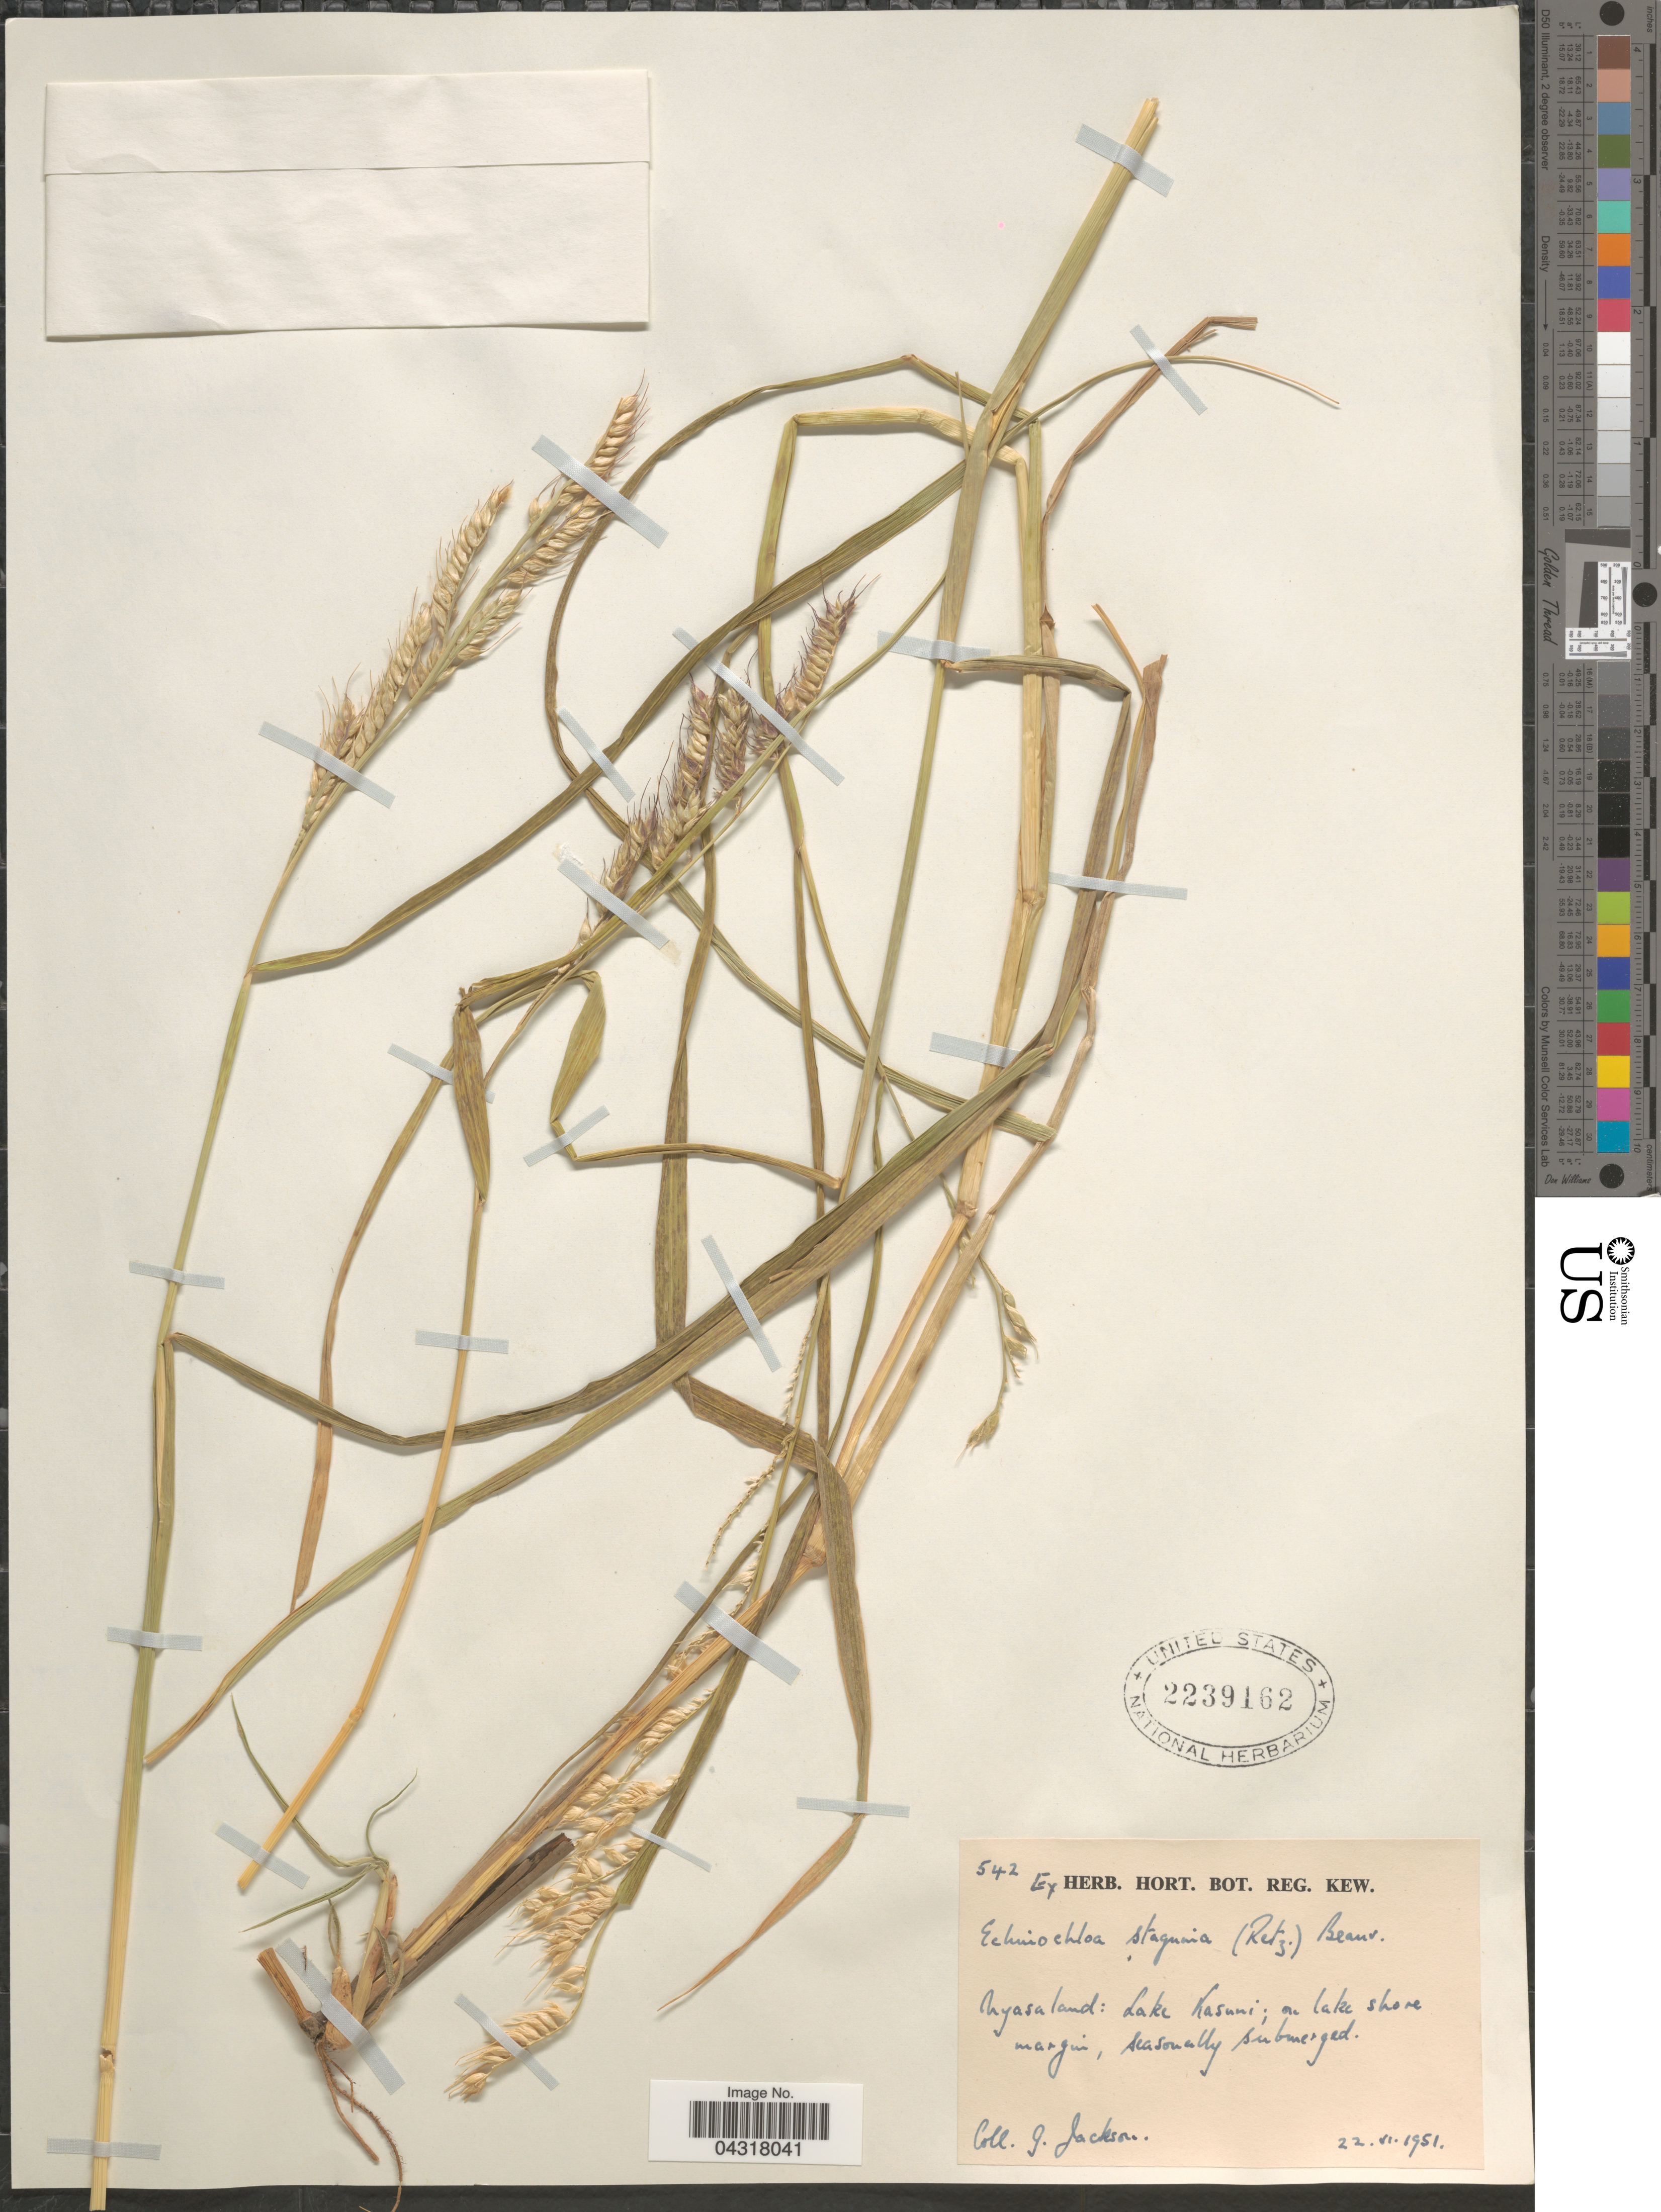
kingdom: Plantae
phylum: Tracheophyta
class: Liliopsida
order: Poales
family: Poaceae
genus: Echinochloa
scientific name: Echinochloa stagnina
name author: (Retz.) P. Beauv.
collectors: J. Jackson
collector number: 542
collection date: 1951-06-22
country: Malawi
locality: Nyasaland: Lake Kasumi; on lake shore margin.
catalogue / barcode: US 2239162